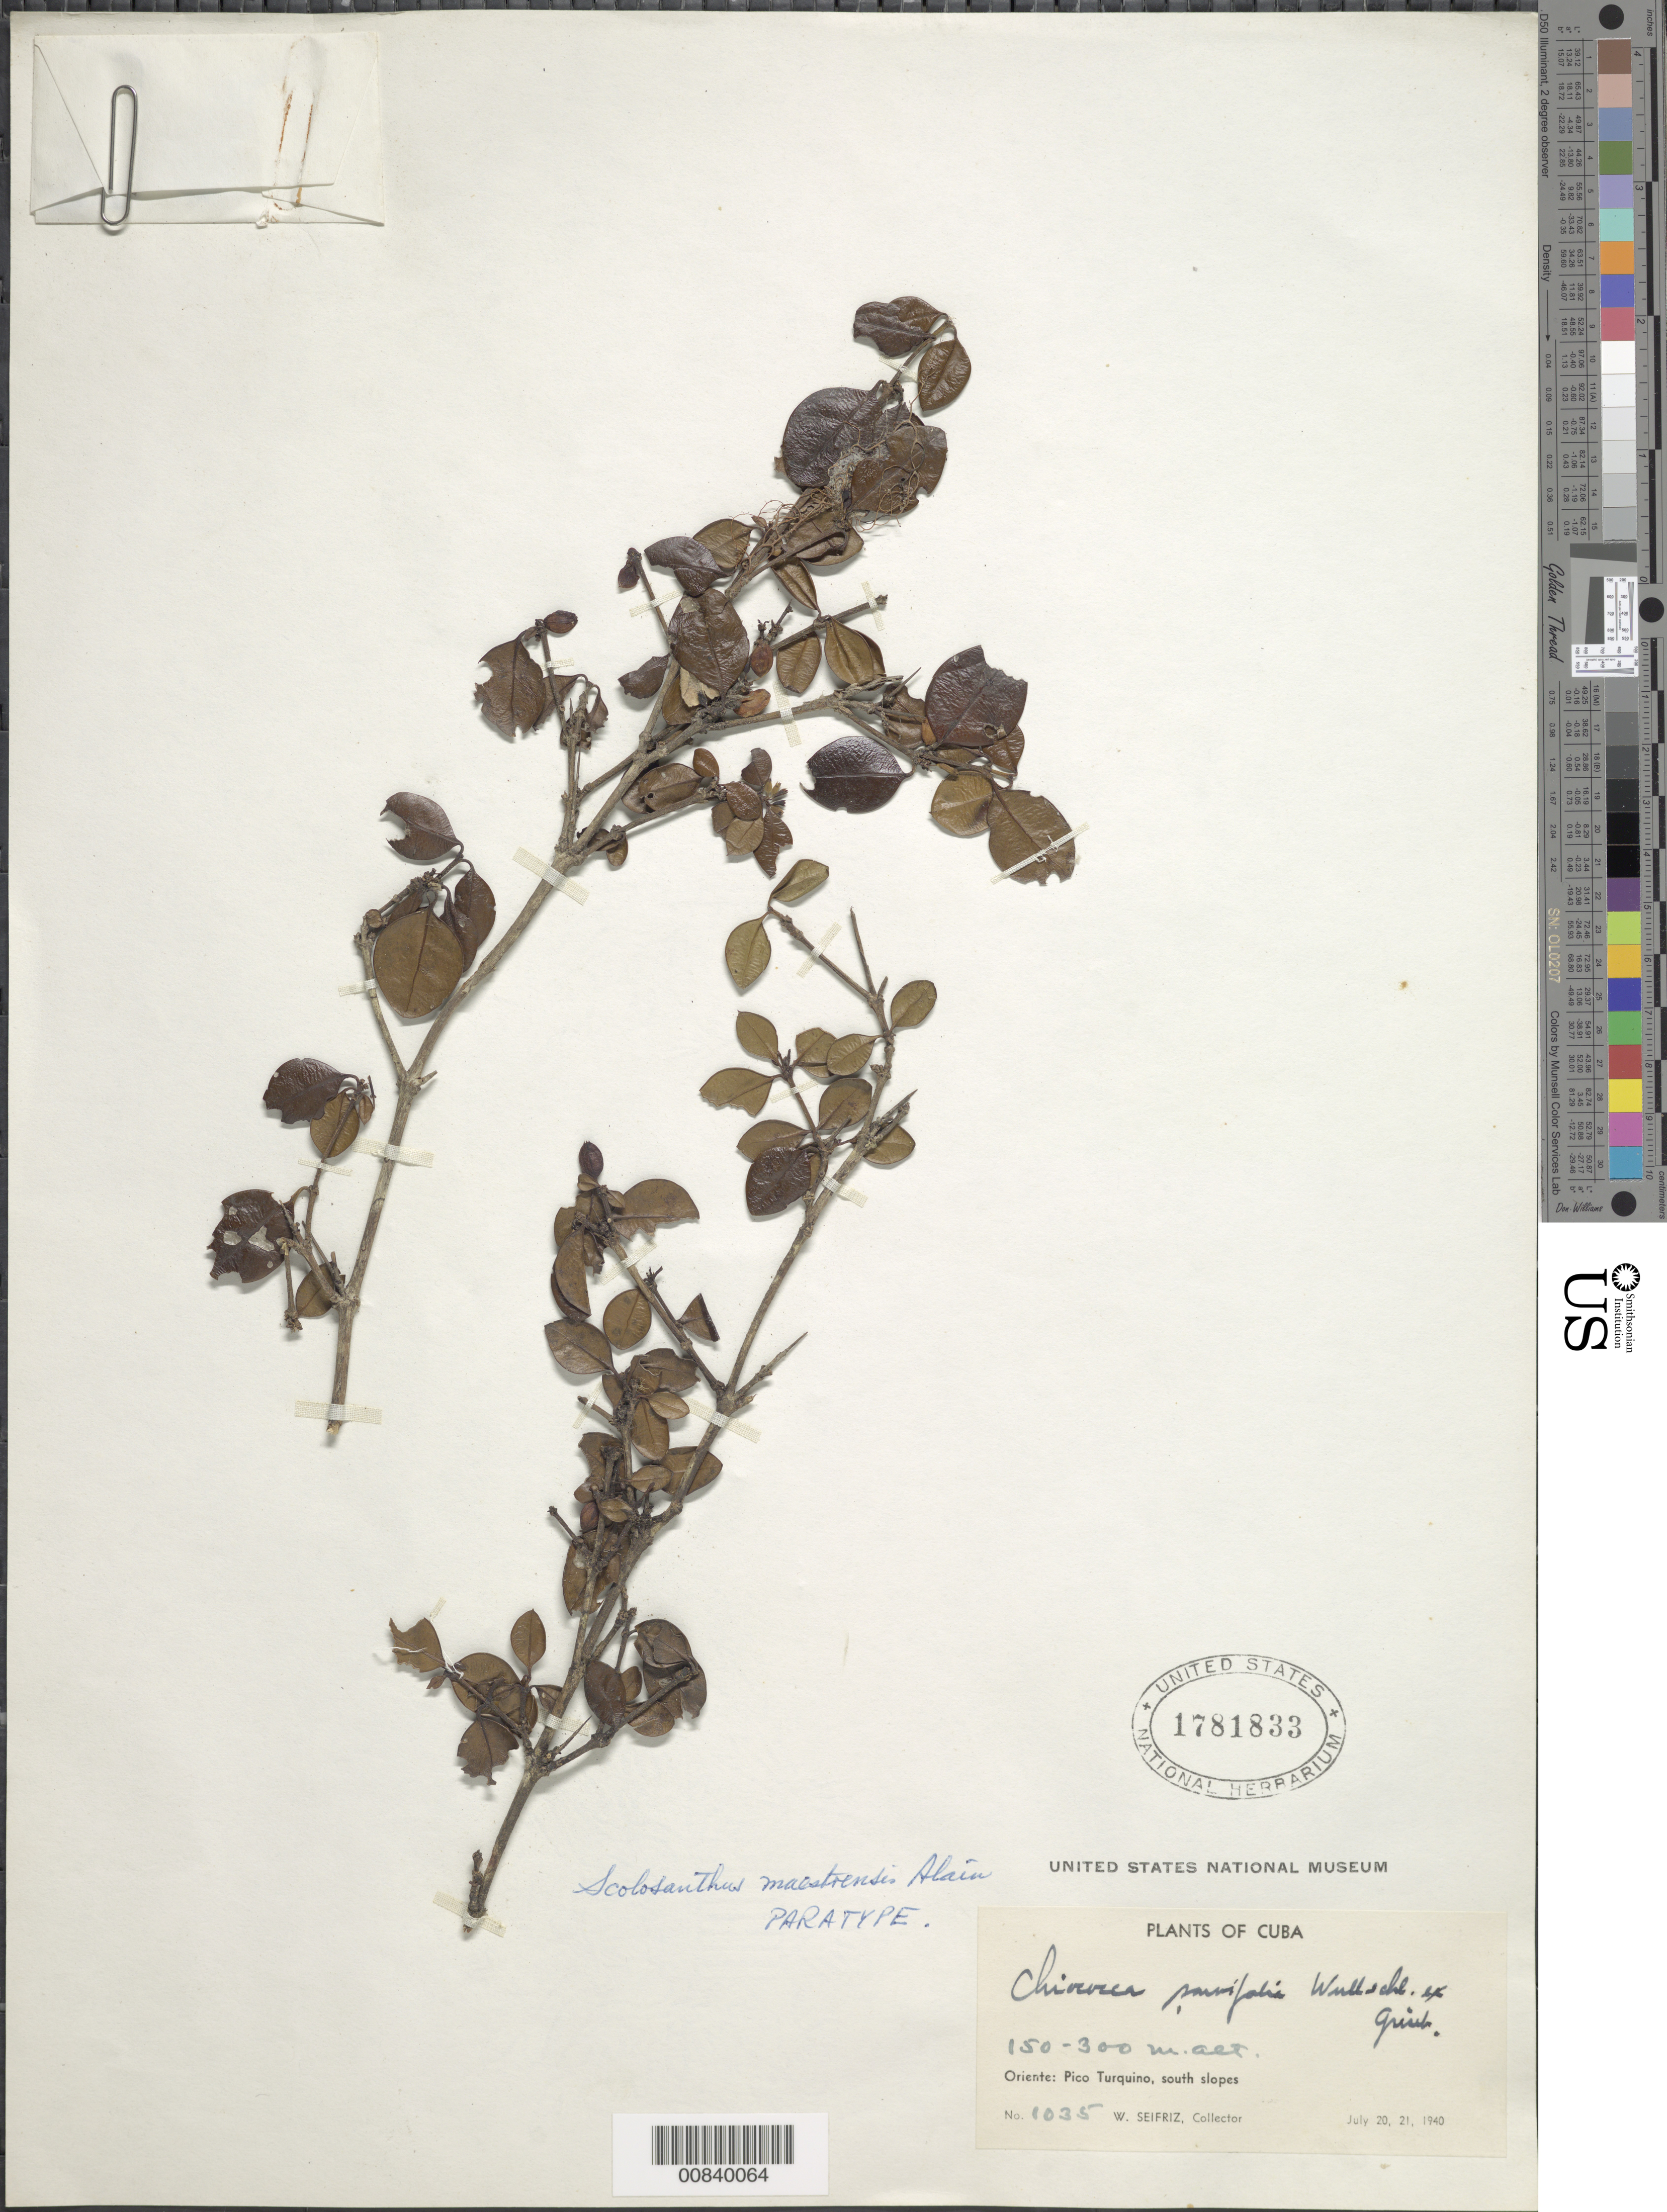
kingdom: Plantae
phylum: Tracheophyta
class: Magnoliopsida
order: Gentianales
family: Rubiaceae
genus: Scolosanthus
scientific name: Scolosanthus maestrensis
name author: Alain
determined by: Liogier, Alain H.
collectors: W. Seifriz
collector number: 1035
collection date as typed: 20 Jul 1940 to 21 Jul 1940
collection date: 1940-07-20/1940-07-21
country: Cuba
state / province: Oriente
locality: Pico Turquino, south slopes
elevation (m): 150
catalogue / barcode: US 1781833